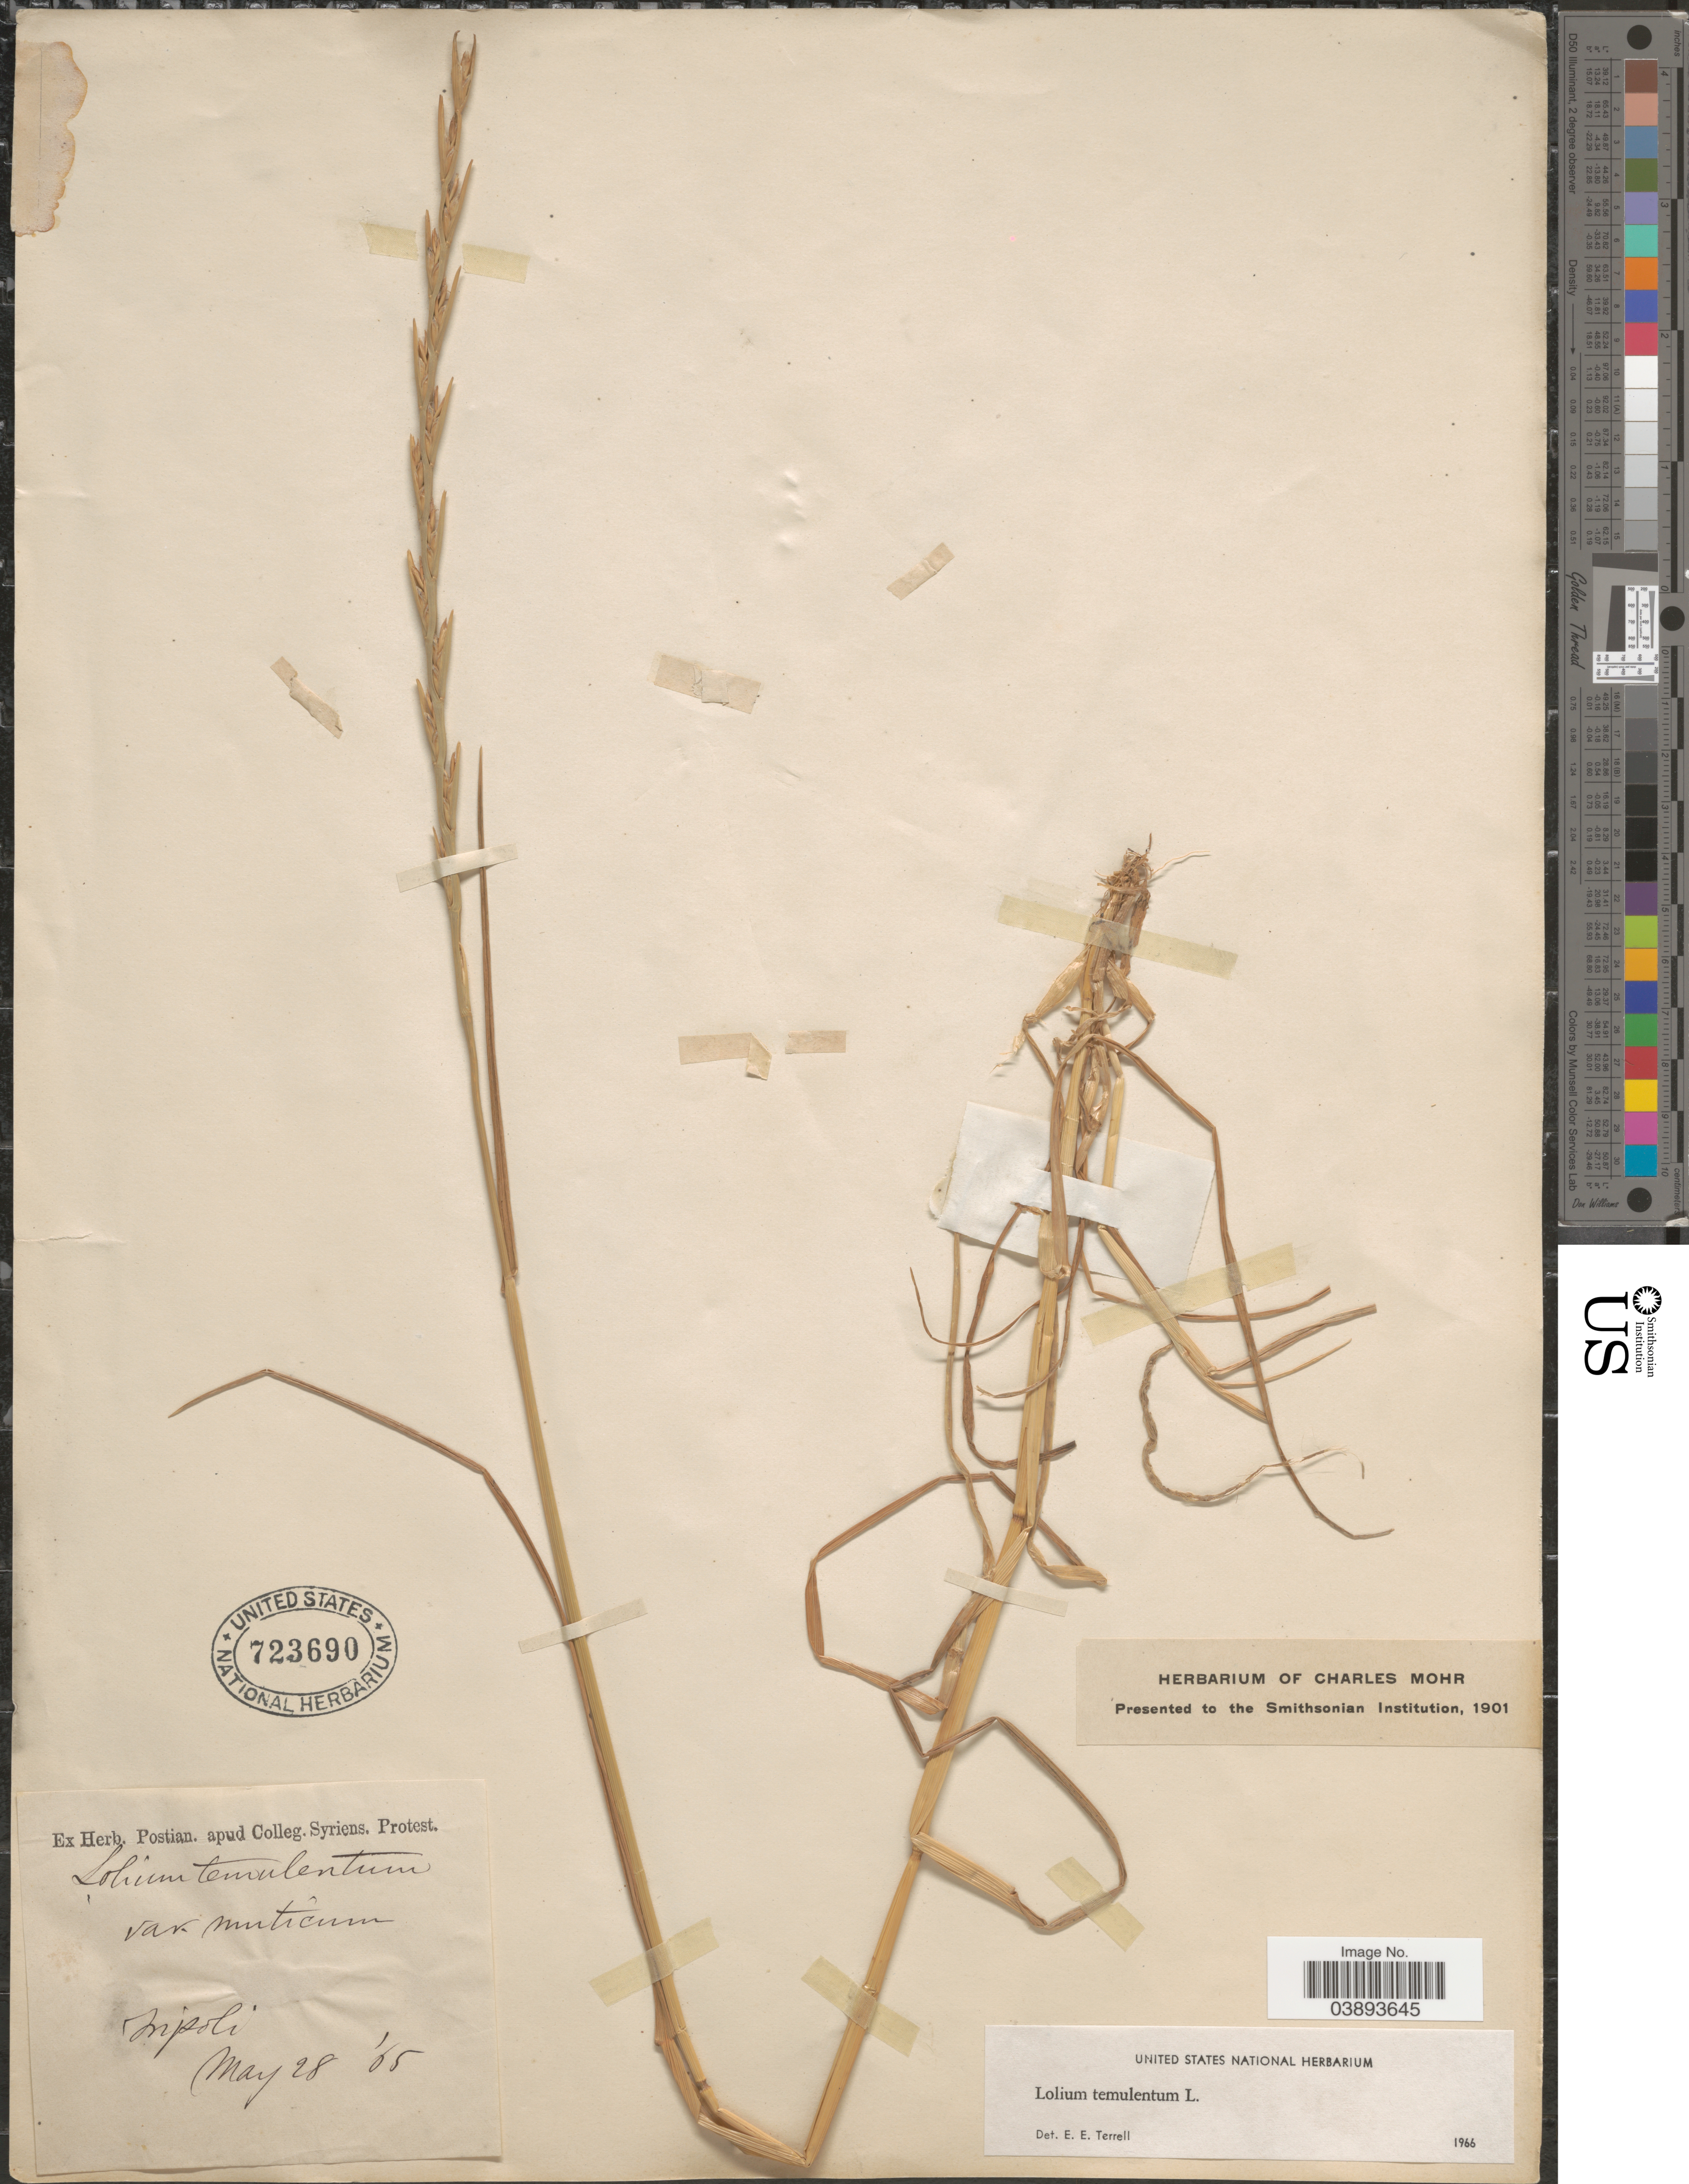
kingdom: Plantae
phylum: Tracheophyta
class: Liliopsida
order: Poales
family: Poaceae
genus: Lolium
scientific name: Lolium temulentum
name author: L.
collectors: ex herb. Postian. apud Colleg. Syriens. Protest. USE "Fannie P. A. Shepard" (10308853) AS PRIMARY COLLECTOR INSTEAD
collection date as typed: Transcribed d/m/y: 28/5/65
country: Lebanon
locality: Tripoli [Syria, now in Lebanon]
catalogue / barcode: US 723690